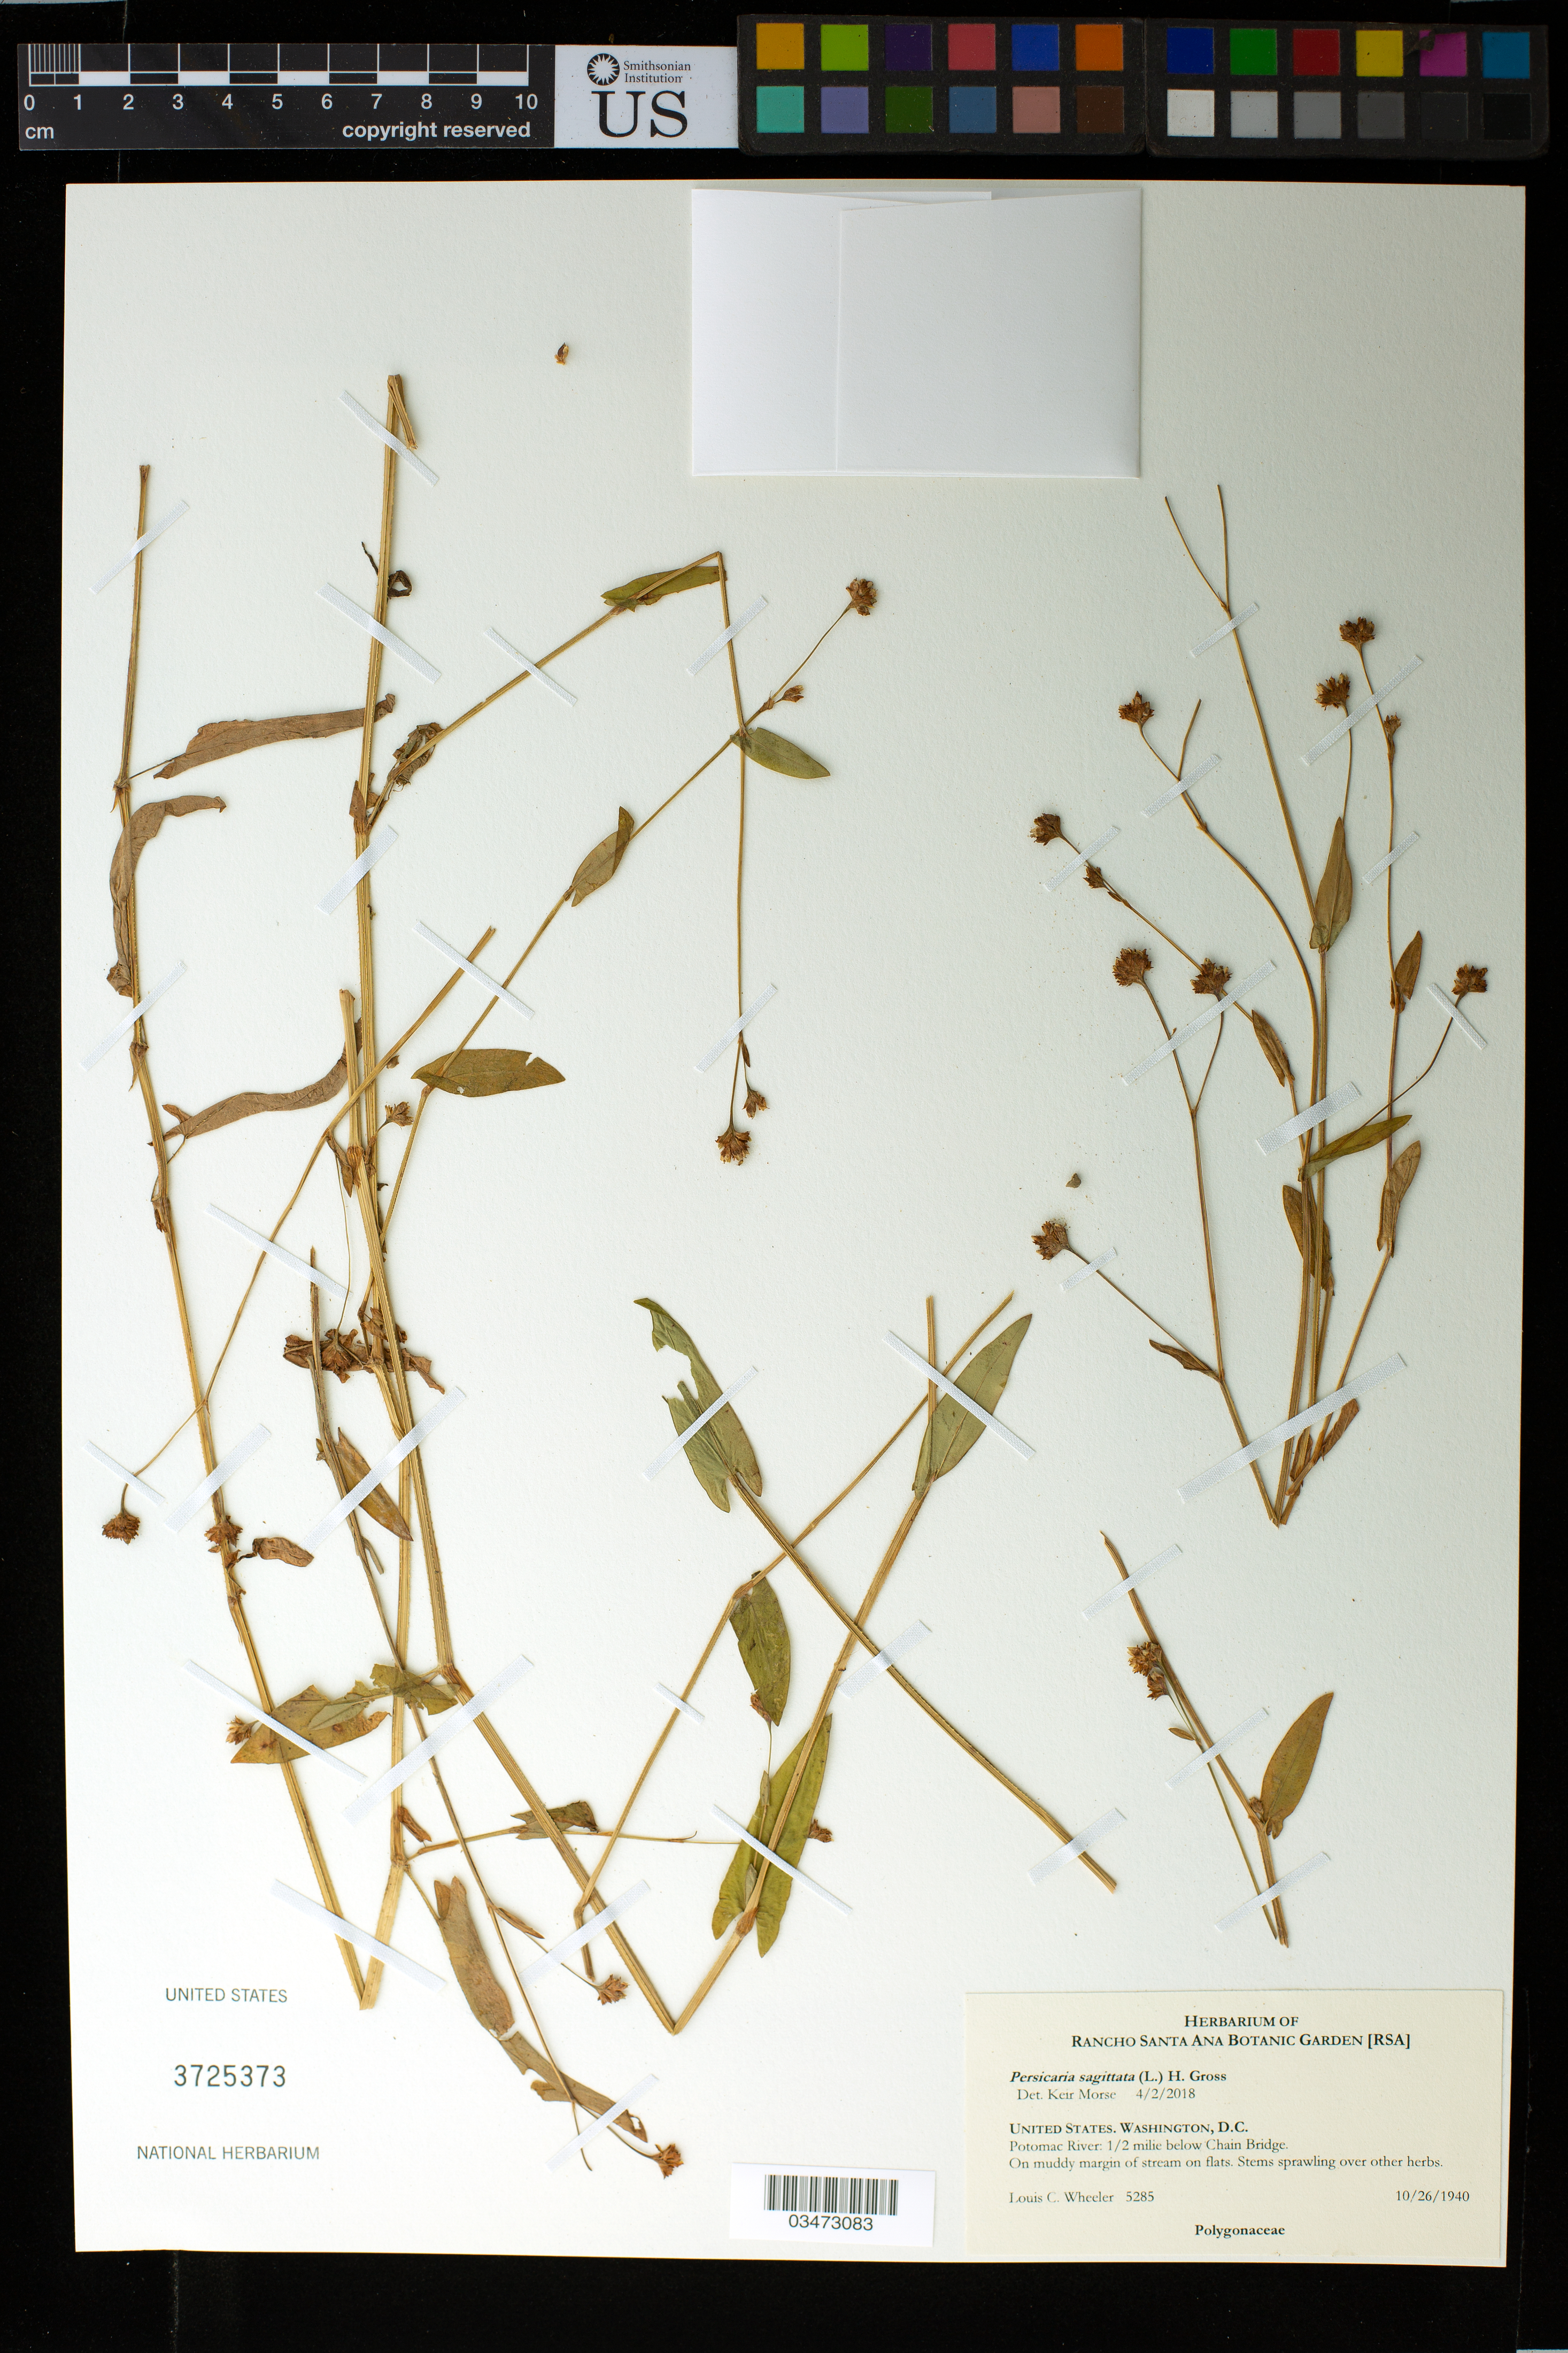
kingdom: Plantae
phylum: Tracheophyta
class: Magnoliopsida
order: Caryophyllales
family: Polygonaceae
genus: Persicaria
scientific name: Persicaria sagittata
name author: (L.) H. Gross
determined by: Atha, D. E.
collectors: L. C. Wheeler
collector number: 5285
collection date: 1940-10-26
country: United States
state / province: Washington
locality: Potomac River. 1/2 mile below Chain Bridge. On muddy margin of stream on flats.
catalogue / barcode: US 3725373